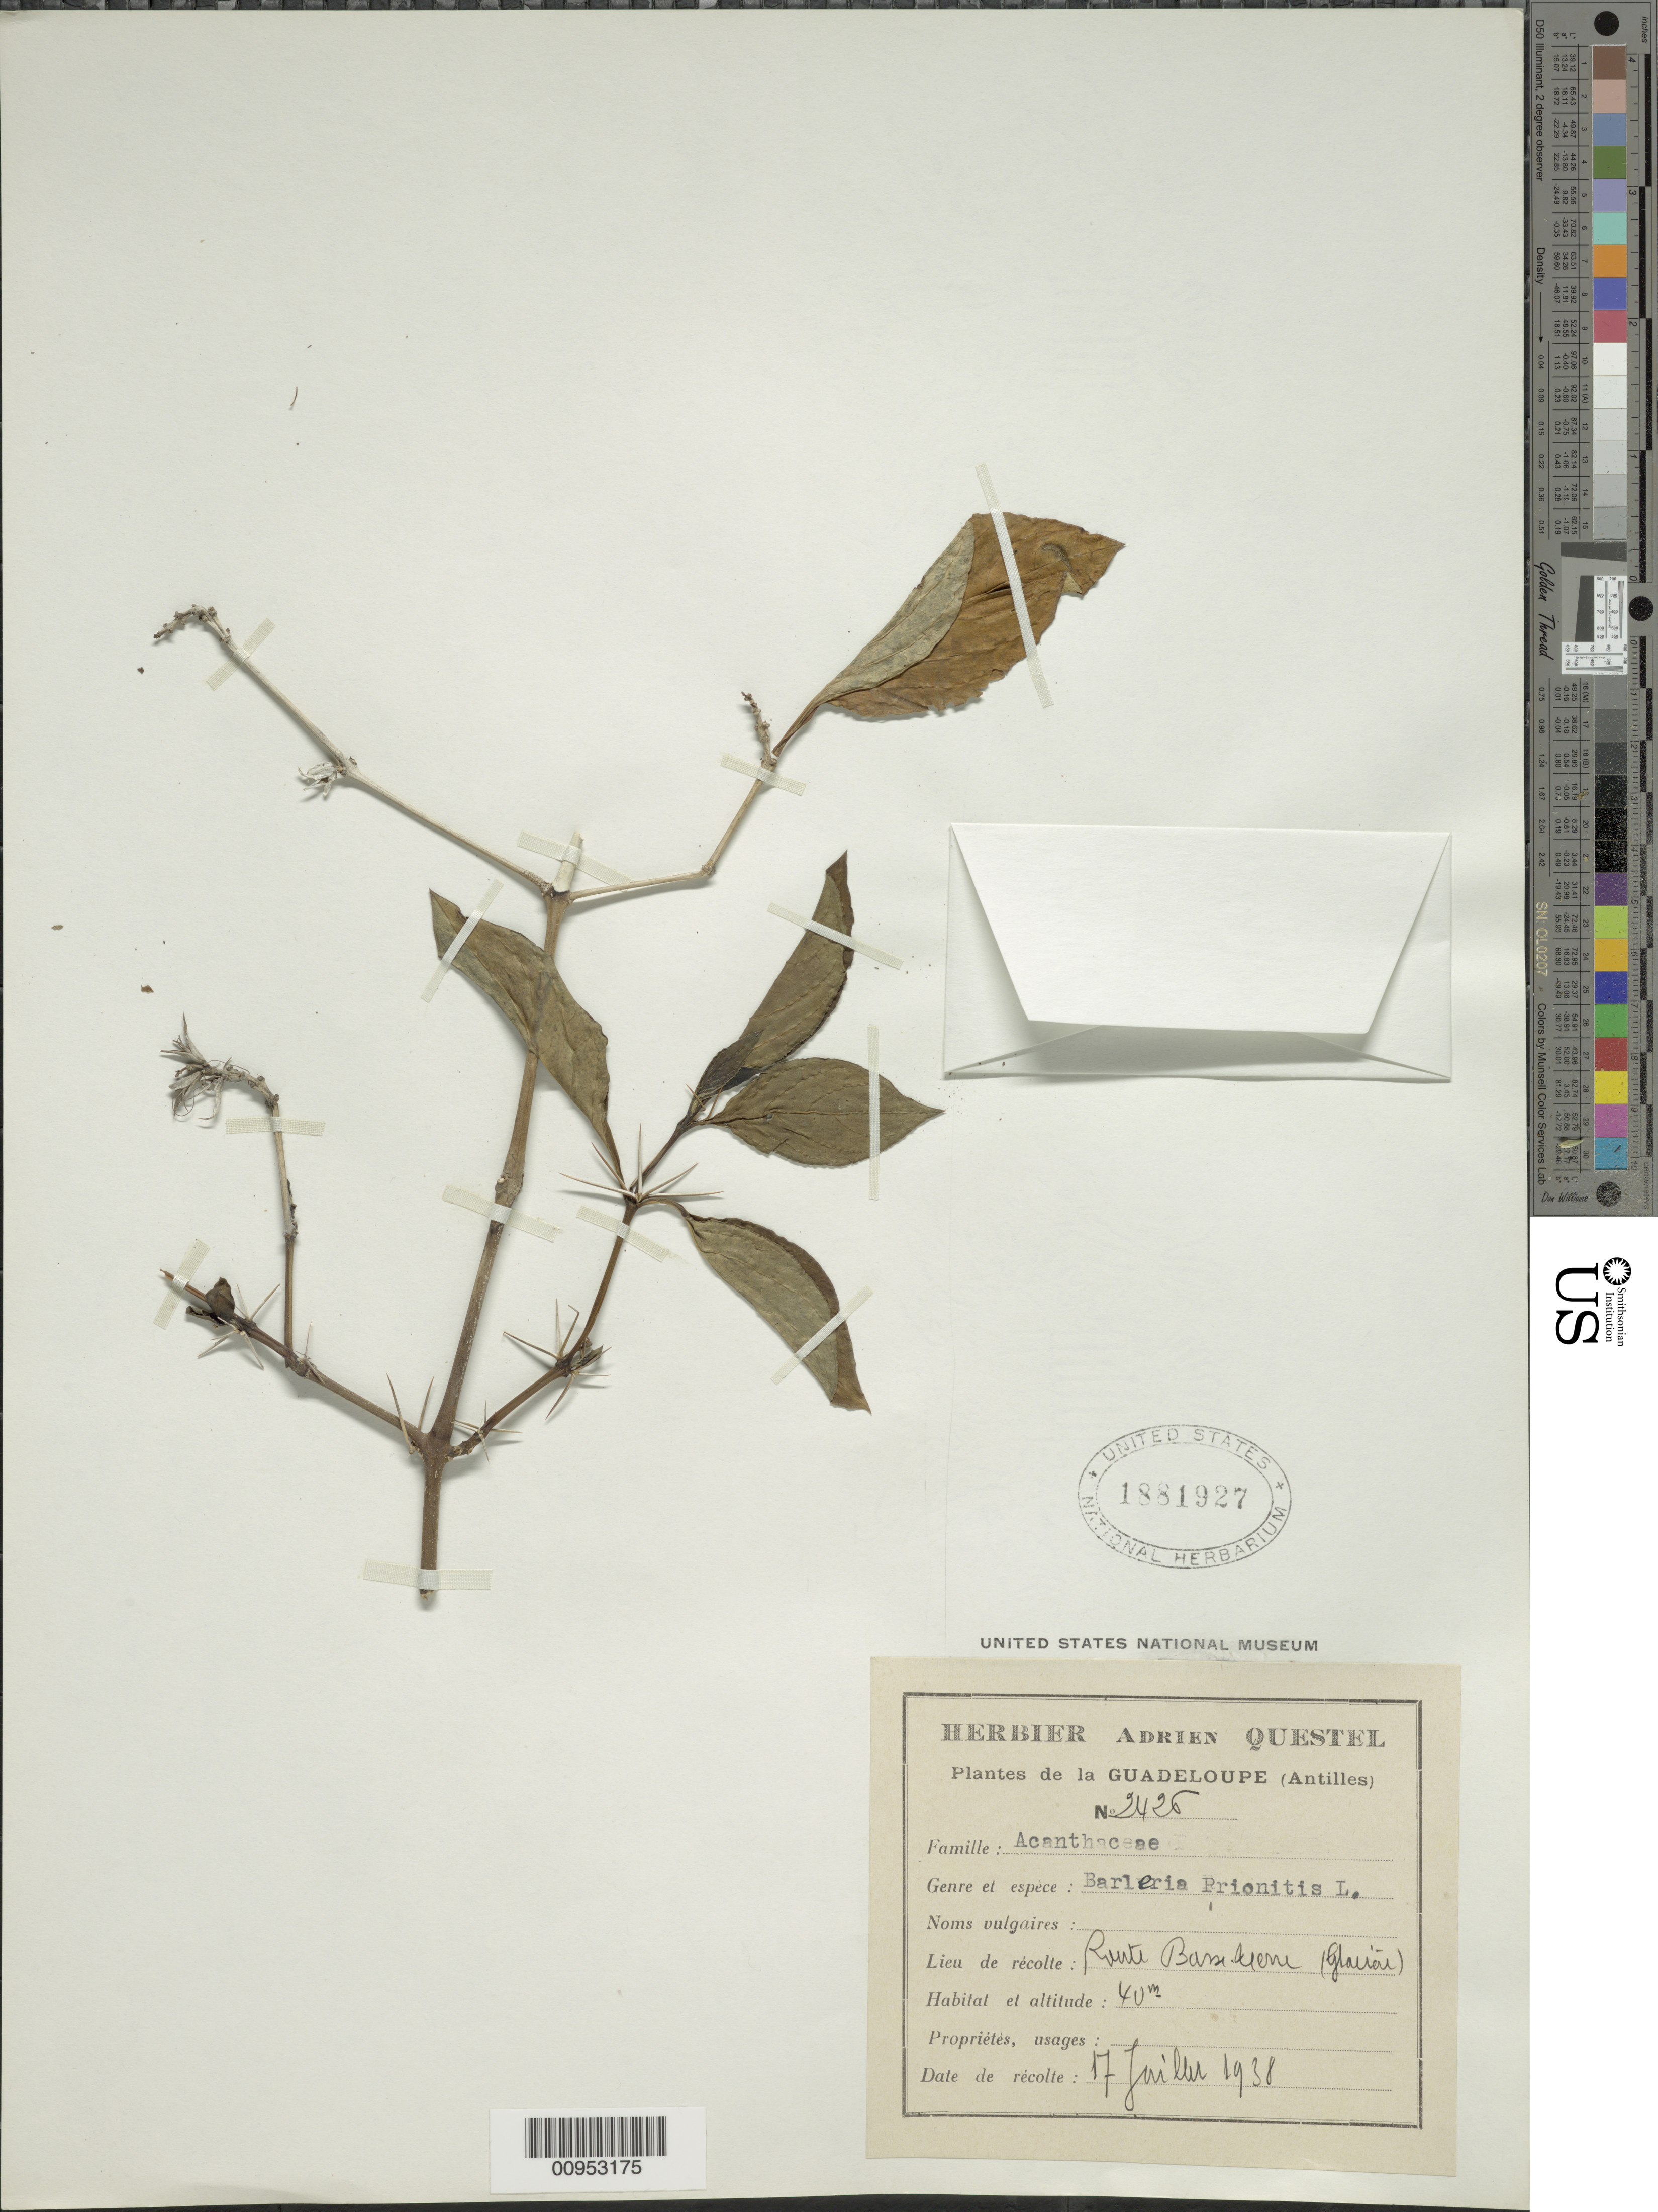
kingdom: Plantae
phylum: Tracheophyta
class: Magnoliopsida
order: Lamiales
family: Acanthaceae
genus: Barleria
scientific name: Barleria prionitis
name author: L.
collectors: A. Questel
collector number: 2425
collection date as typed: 17 Jul 1938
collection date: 1938-07-17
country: Guadeloupe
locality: Route Basse Terre (Galiére)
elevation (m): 400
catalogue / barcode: US 1881927